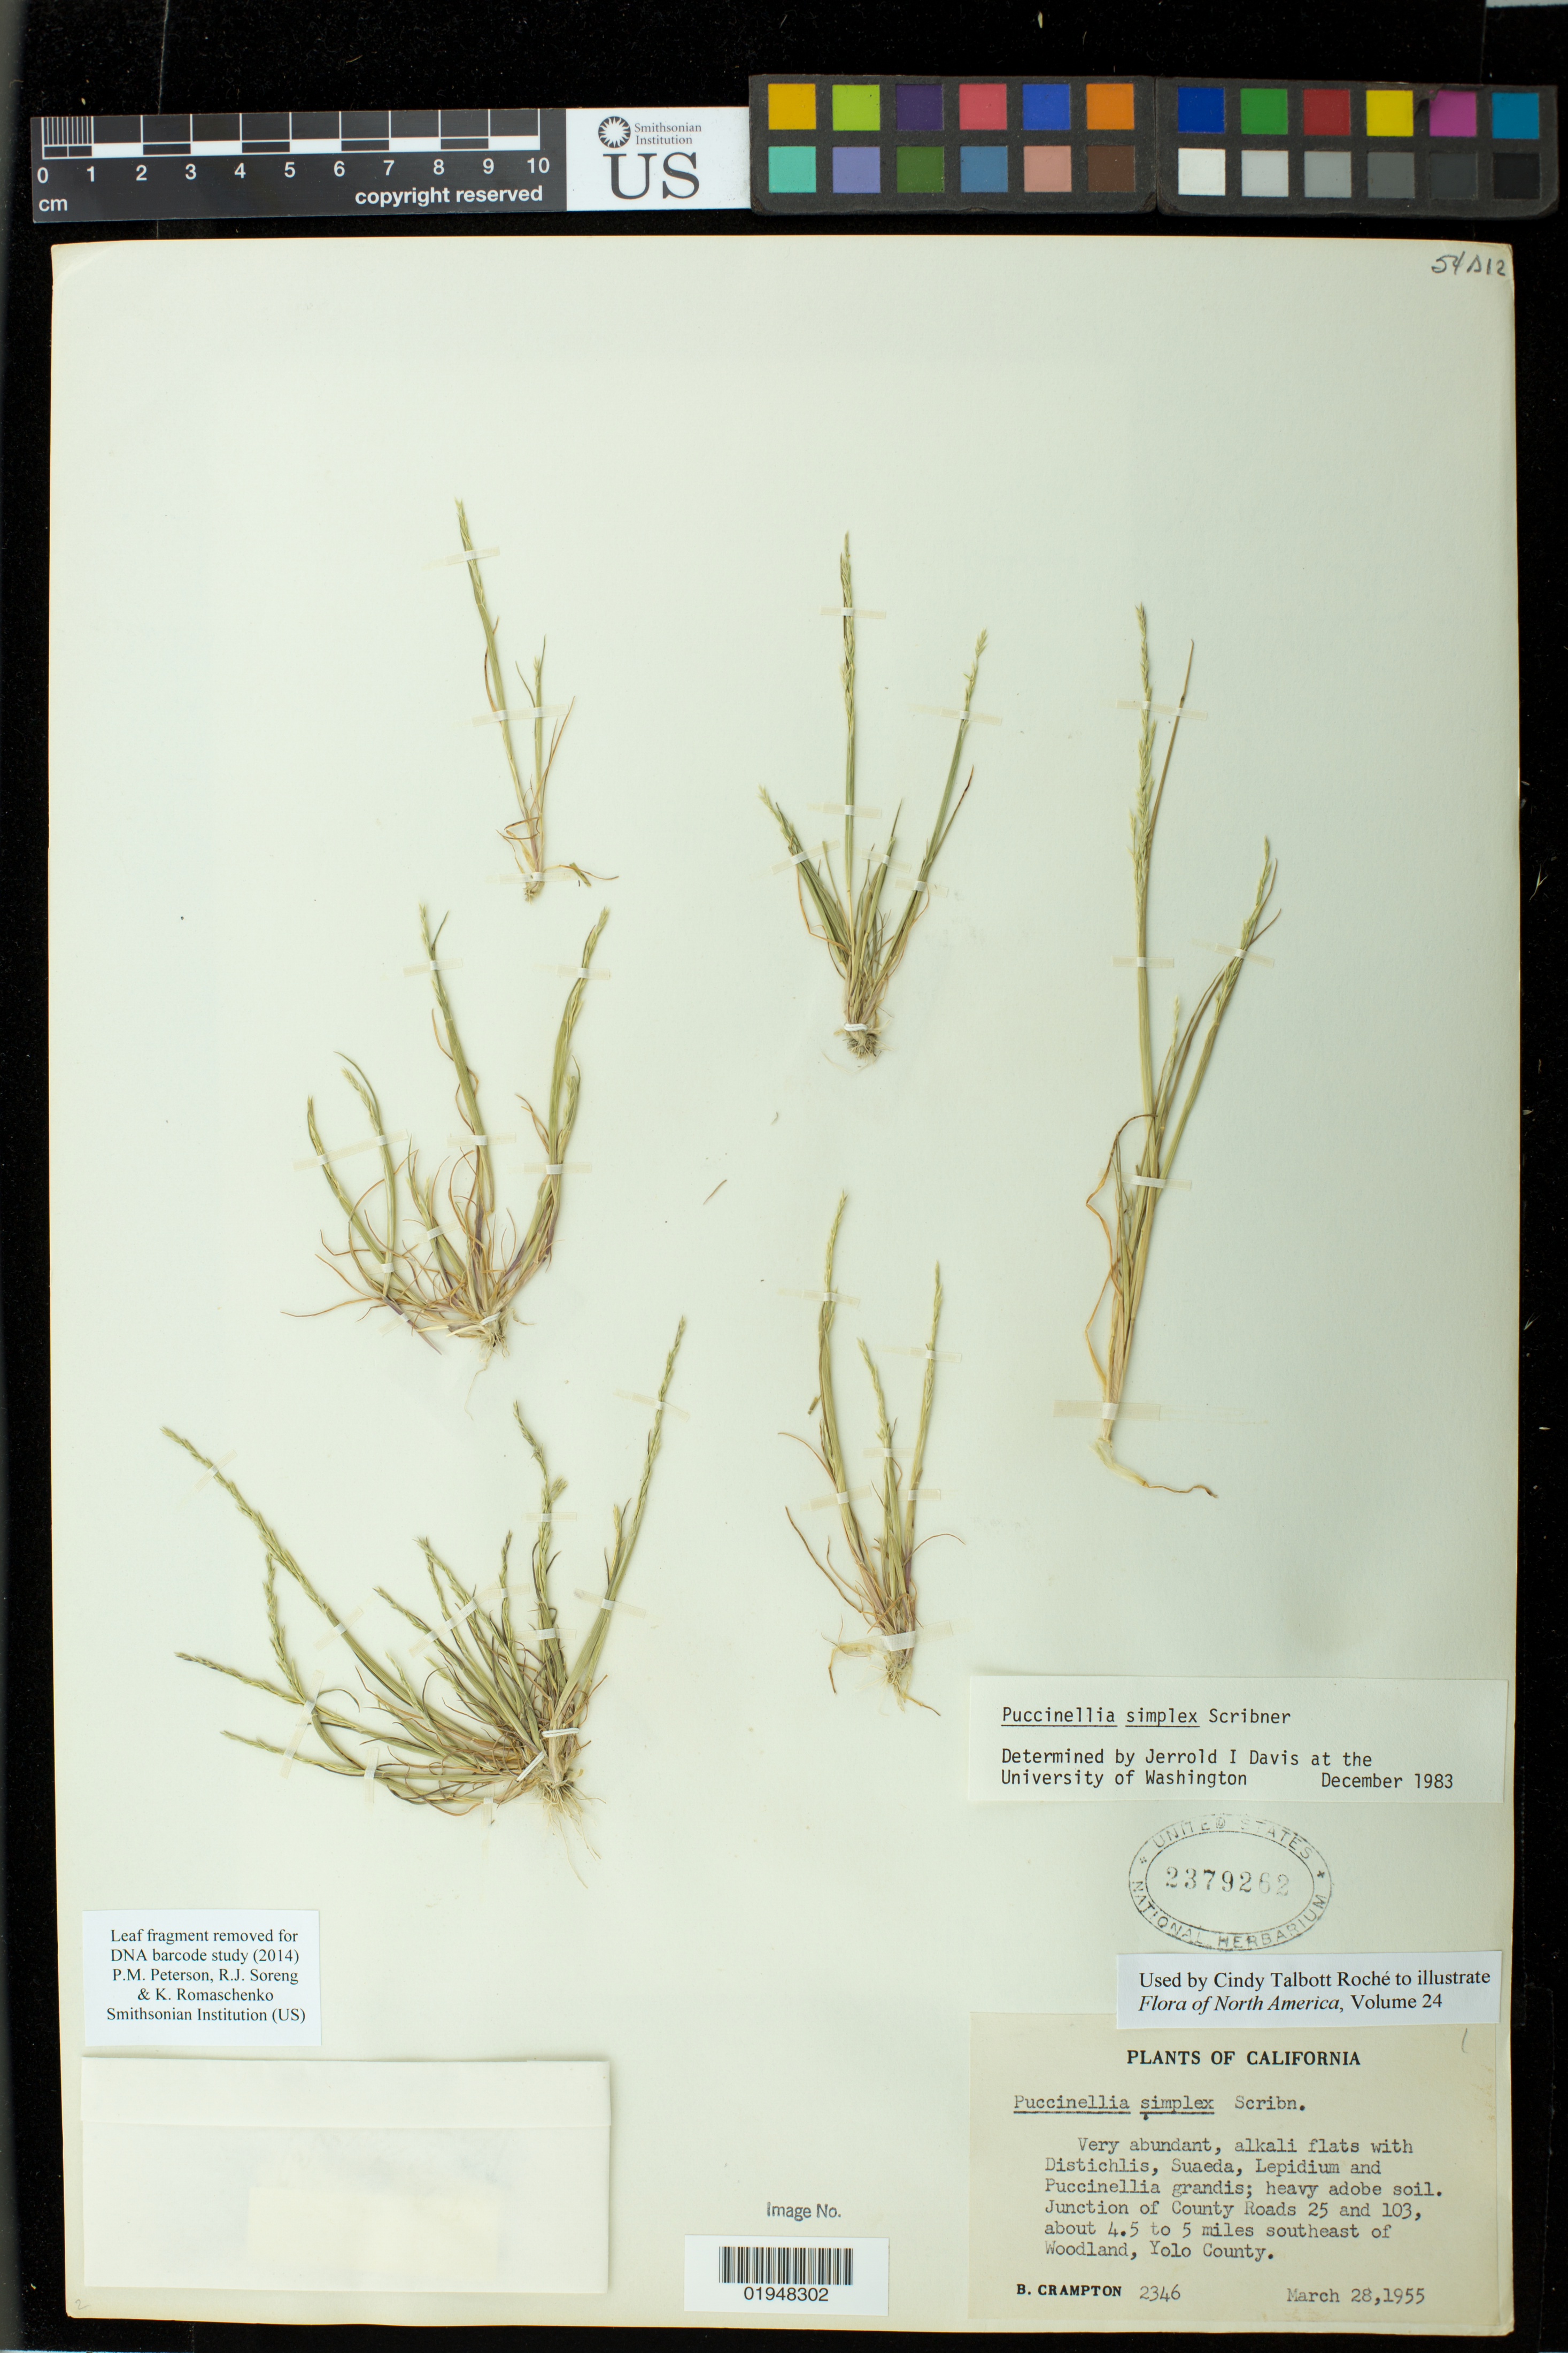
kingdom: Plantae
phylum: Tracheophyta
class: Liliopsida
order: Poales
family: Poaceae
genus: Puccinellia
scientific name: Puccinellia simplex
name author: Scribn.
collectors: B. Crampton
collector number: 2346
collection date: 1955-03-28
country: United States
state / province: California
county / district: Yolo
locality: Junction of County Roads 25 and 103, about 4.5 to 5 miles southeast of Woodland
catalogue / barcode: US 2379262